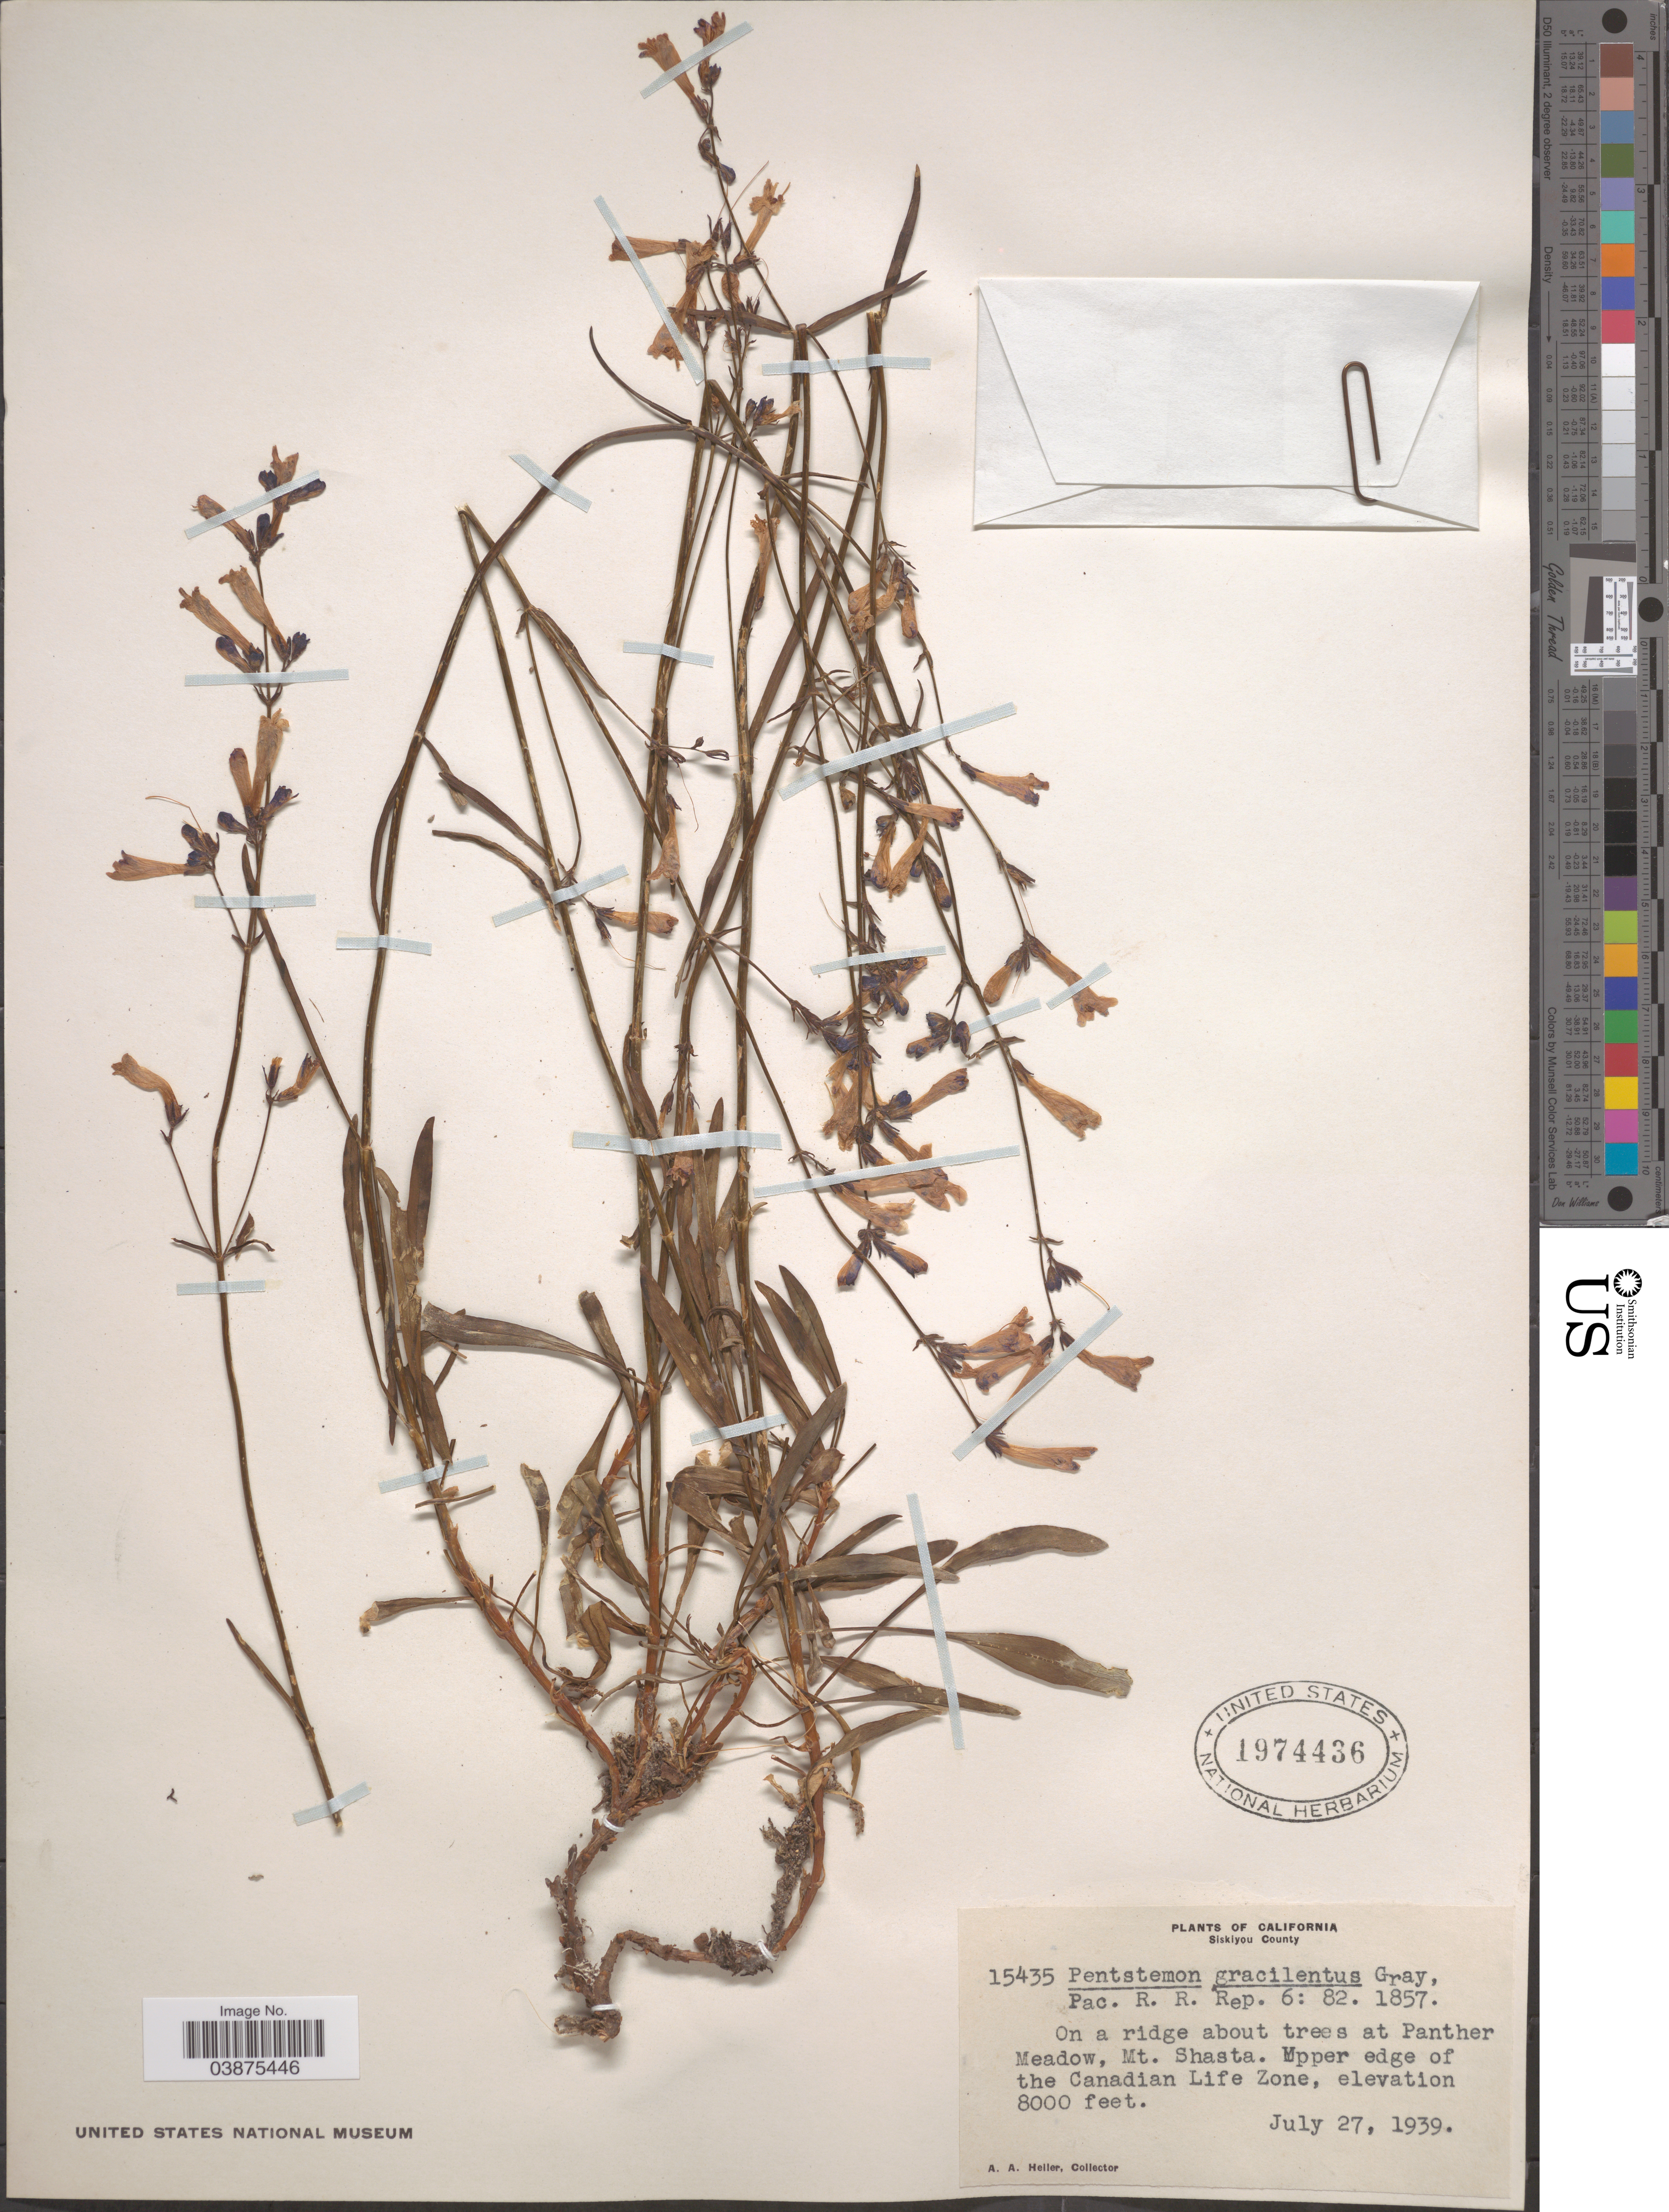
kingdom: Plantae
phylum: Tracheophyta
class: Magnoliopsida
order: Lamiales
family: Plantaginaceae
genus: Penstemon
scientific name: Penstemon gracilentus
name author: A. Gray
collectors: A. A. Heller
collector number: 15435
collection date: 1939-07-27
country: United States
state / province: California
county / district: Siskiyou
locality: Siskiyou County. On a ridge about trees at Panther Meadow, Mt. Shasta. Upper edge of the Canadian Life Zone.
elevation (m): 2438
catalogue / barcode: US 1974436